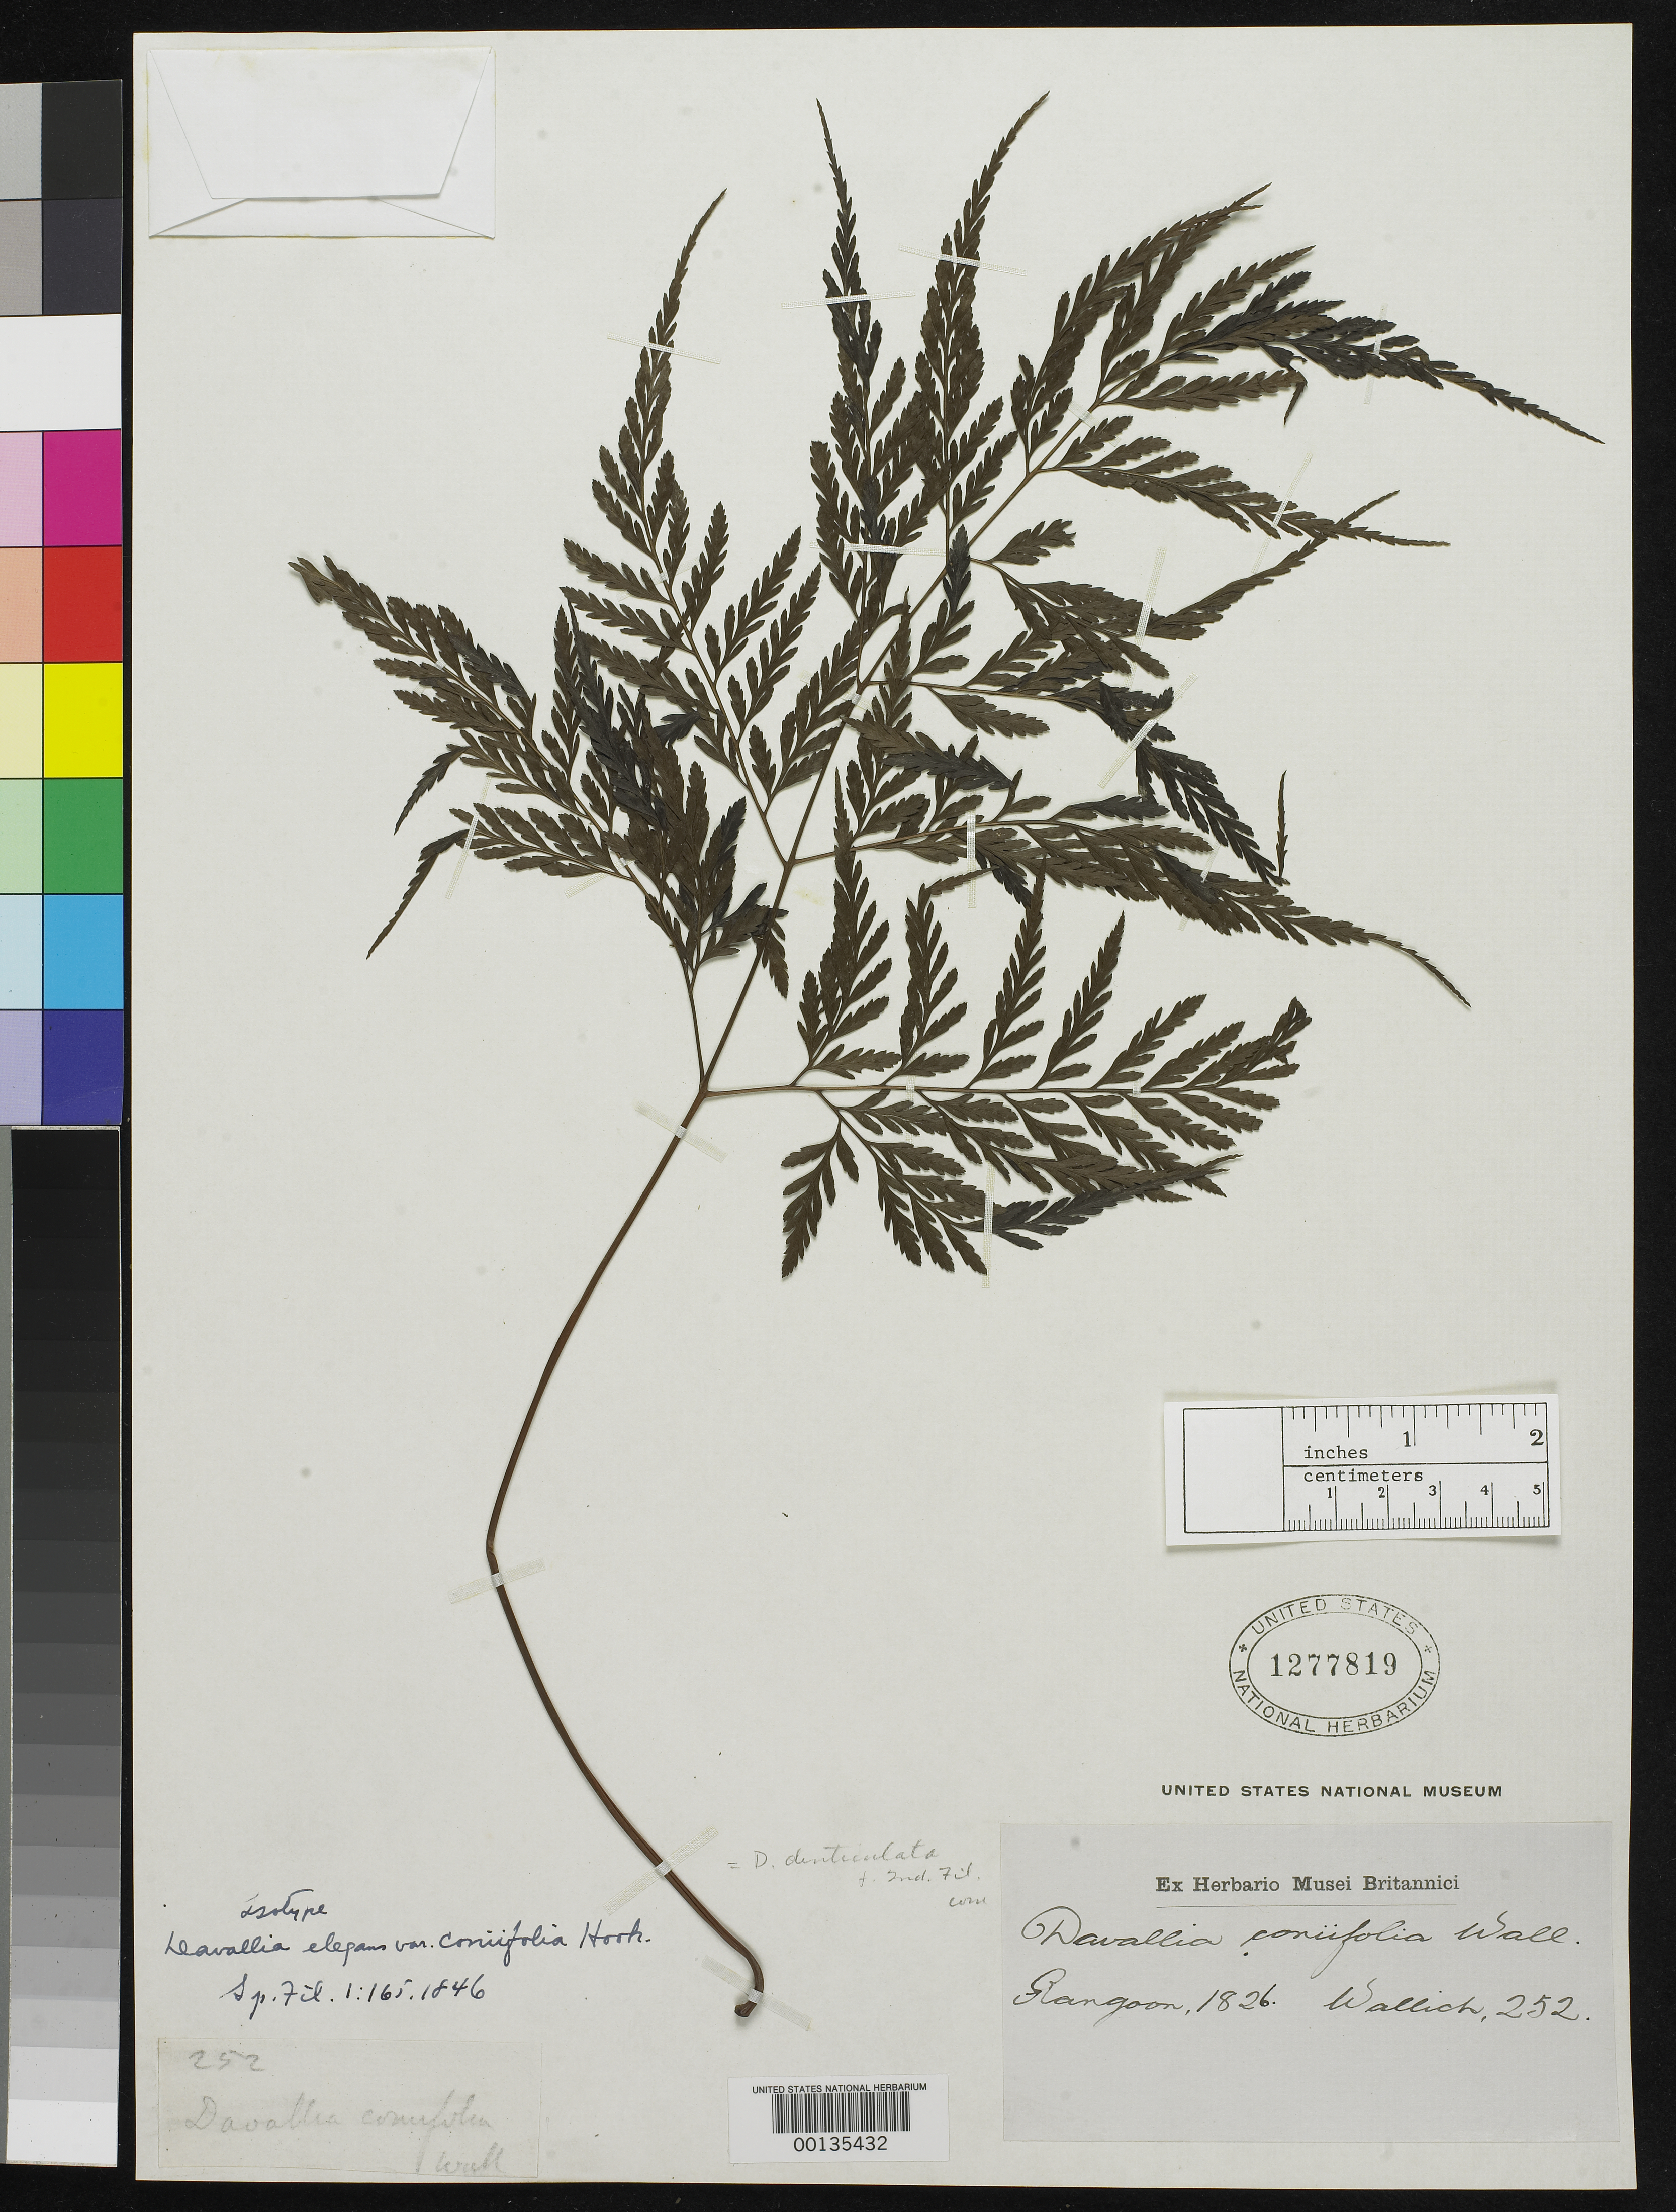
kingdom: Plantae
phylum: Tracheophyta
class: Polypodiopsida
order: Polypodiales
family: Davalliaceae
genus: Davallia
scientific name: Davallia elegans var. coniifolia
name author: Hook.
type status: Type Collection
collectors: N. Wallich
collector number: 252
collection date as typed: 1826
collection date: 1826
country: Myanmar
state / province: Yangon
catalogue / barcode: US 1277819